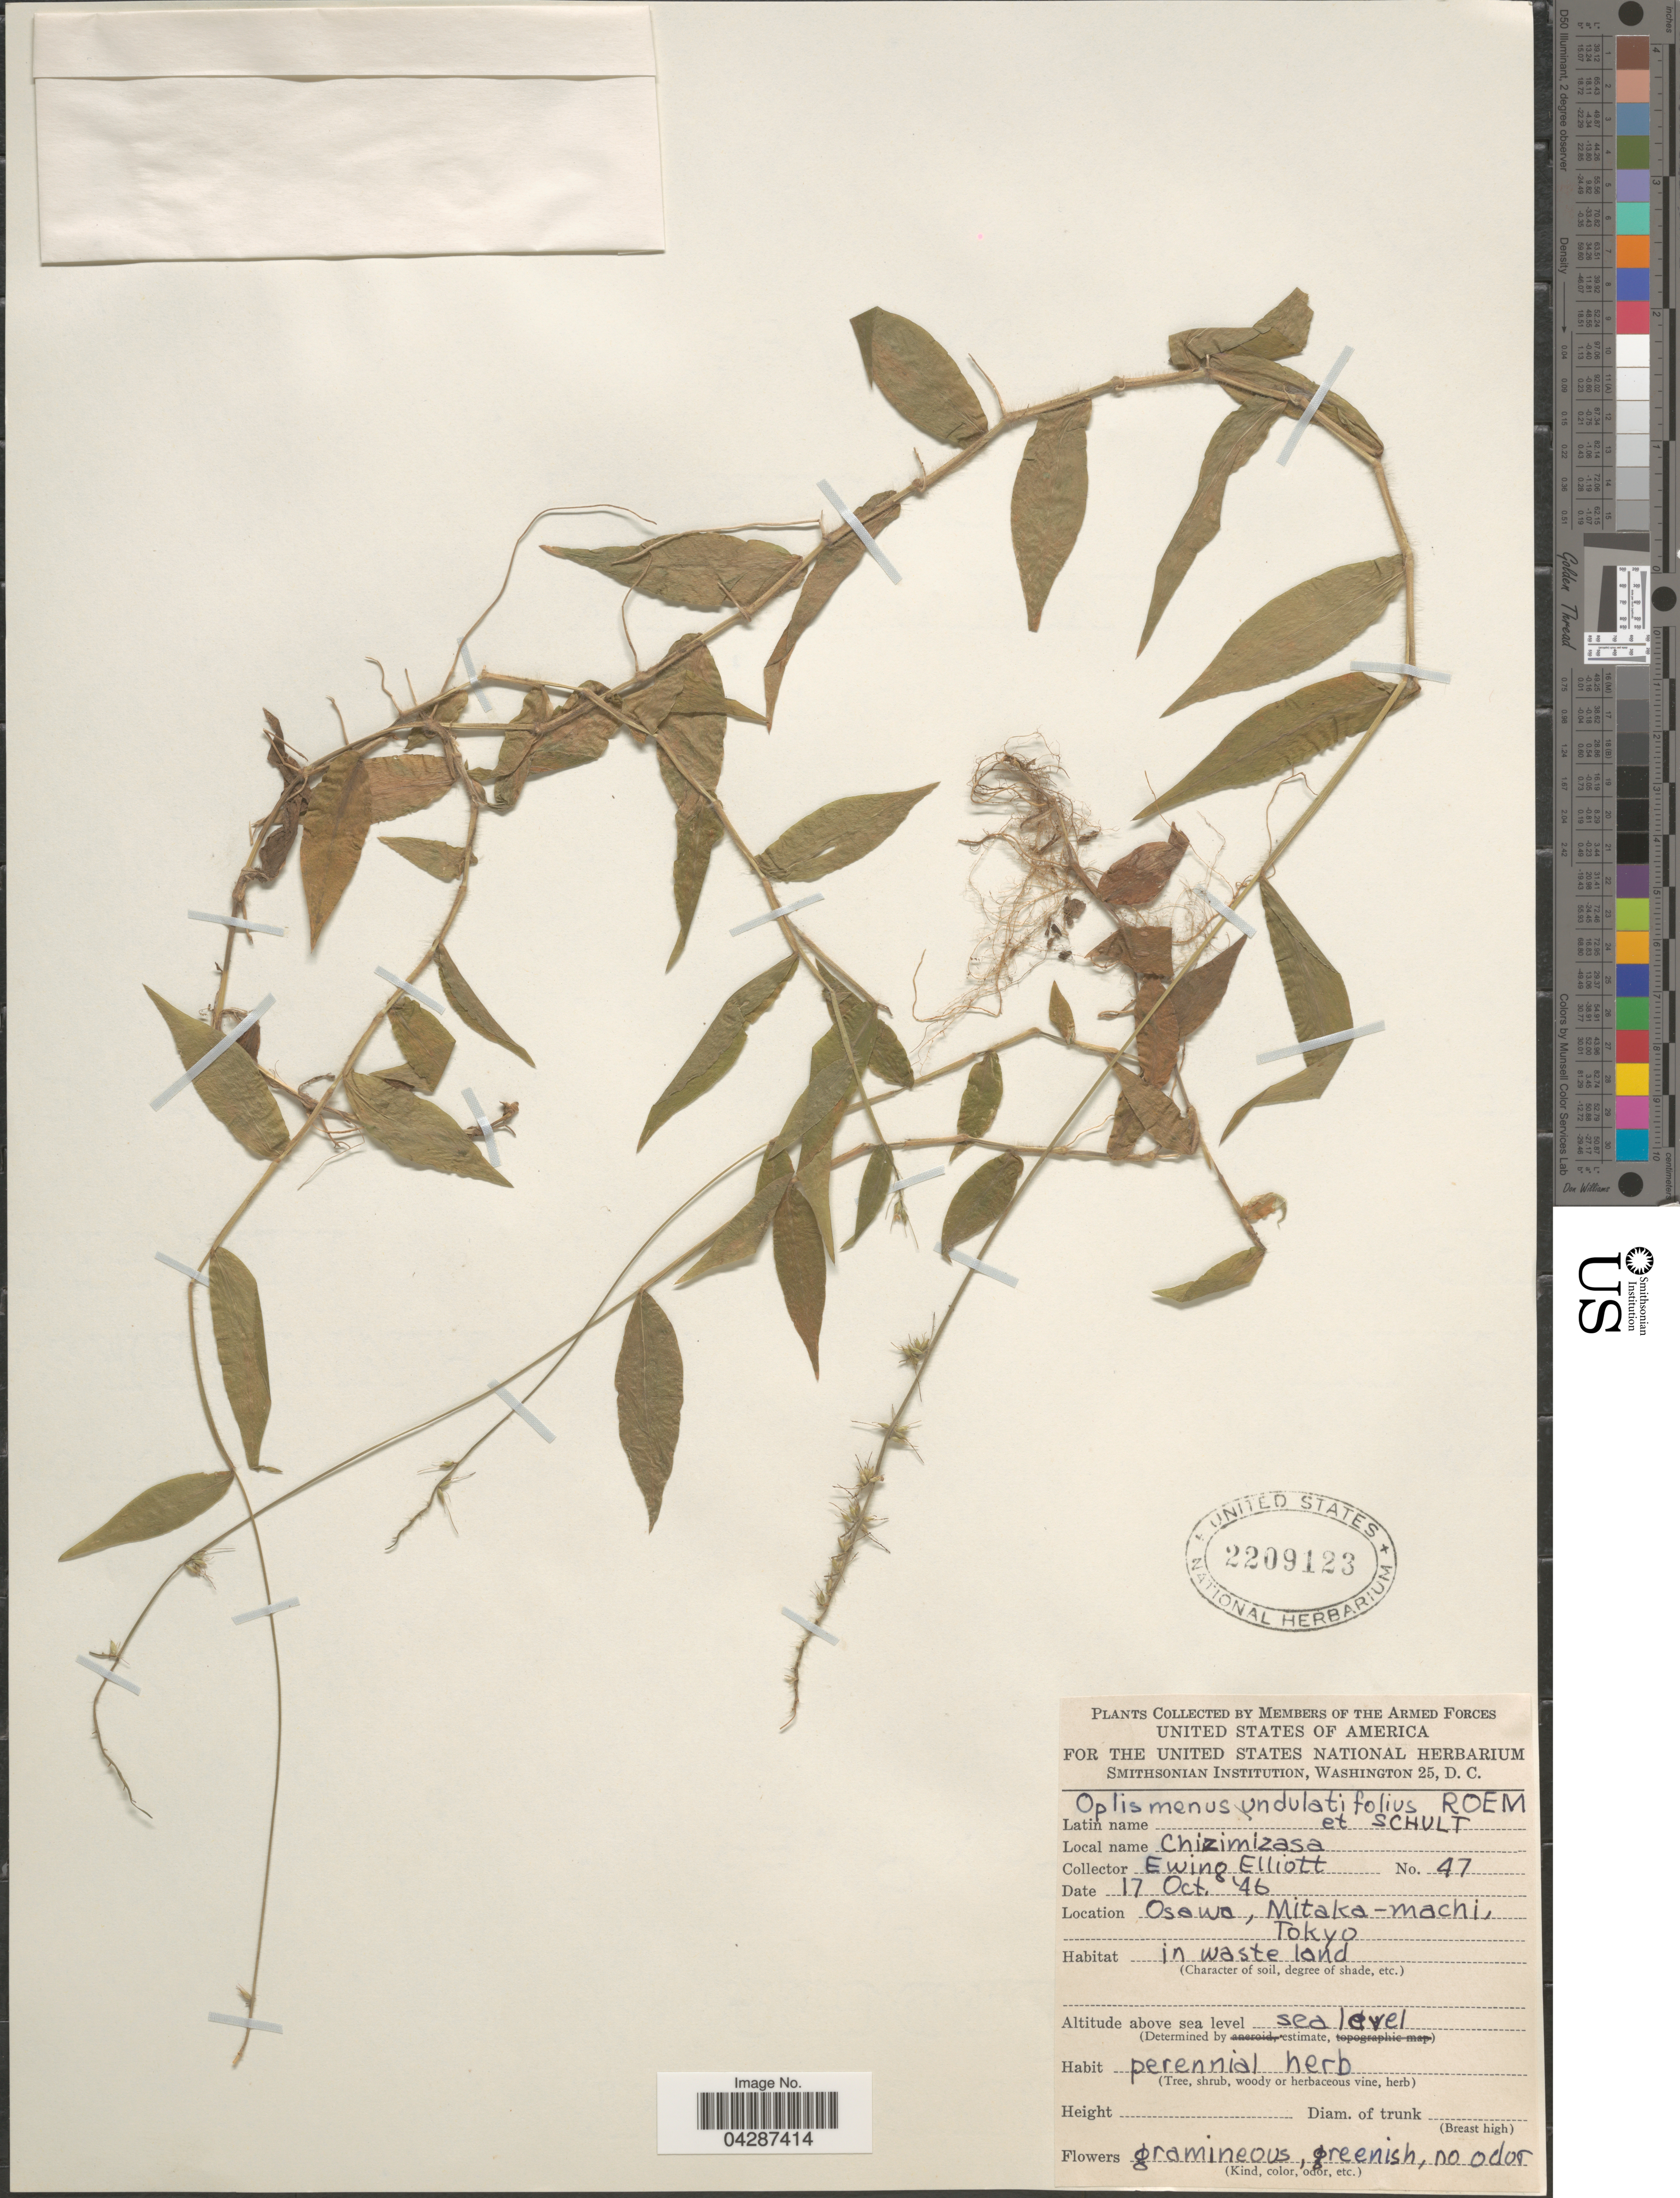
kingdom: Plantae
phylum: Tracheophyta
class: Liliopsida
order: Poales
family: Poaceae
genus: Oplismenus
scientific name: Oplismenus undulatifolius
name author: (Ard.) P. Beauv.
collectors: E. Elliott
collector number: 47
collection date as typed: Transcribed d/m/y: 17/10/46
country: Japan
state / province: Tokyo, Federal City of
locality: Osawa, Mitaka-machi, Tokyo. In waste land.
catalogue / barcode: US 2209123